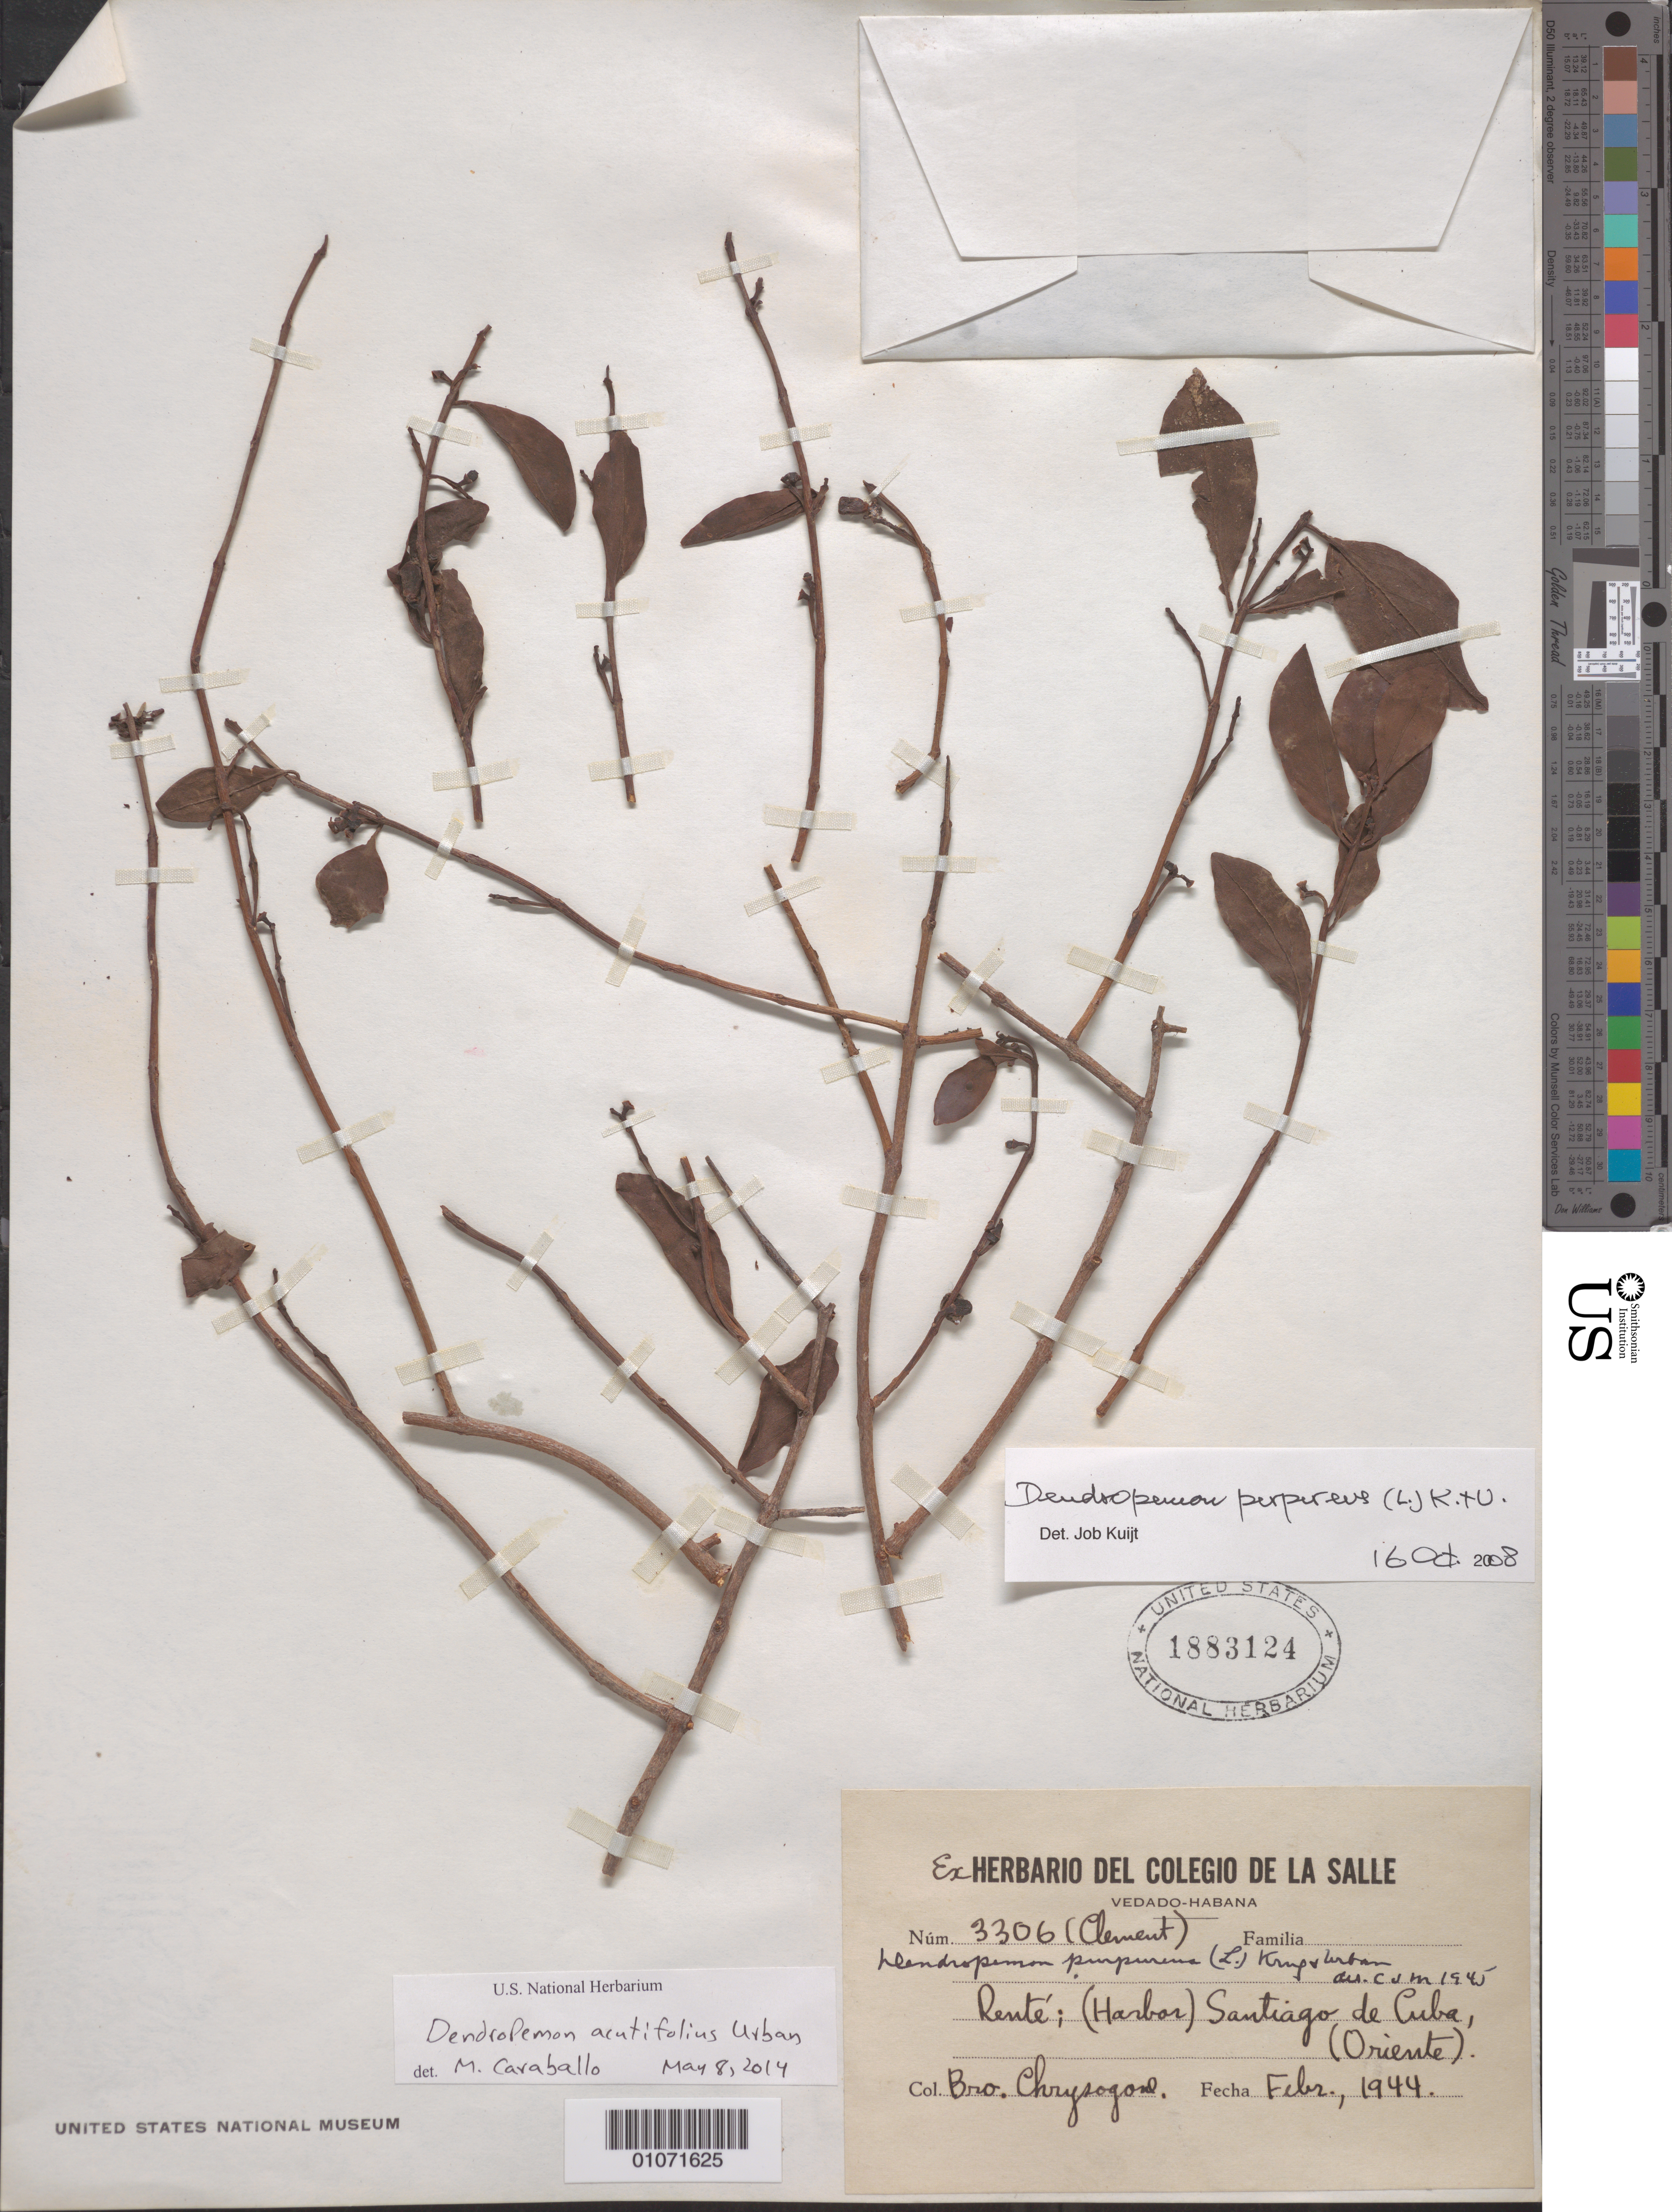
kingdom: Plantae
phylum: Tracheophyta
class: Magnoliopsida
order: Santalales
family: Loranthaceae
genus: Dendropemon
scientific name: Dendropemon acutifolius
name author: Urb.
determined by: Caraballo-Ortiz, Marcos A., (MISS), University of Mississippi (UNITED STATES)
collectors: B. Chrysogone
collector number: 3306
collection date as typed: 01 Feb 1944 to 28 Feb 1944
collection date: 1944-02-01/1944-02-28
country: Cuba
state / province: Santiago de Cuba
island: Cuba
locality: Rente, (Harbor) Santiago de Cuba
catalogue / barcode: US 1883124